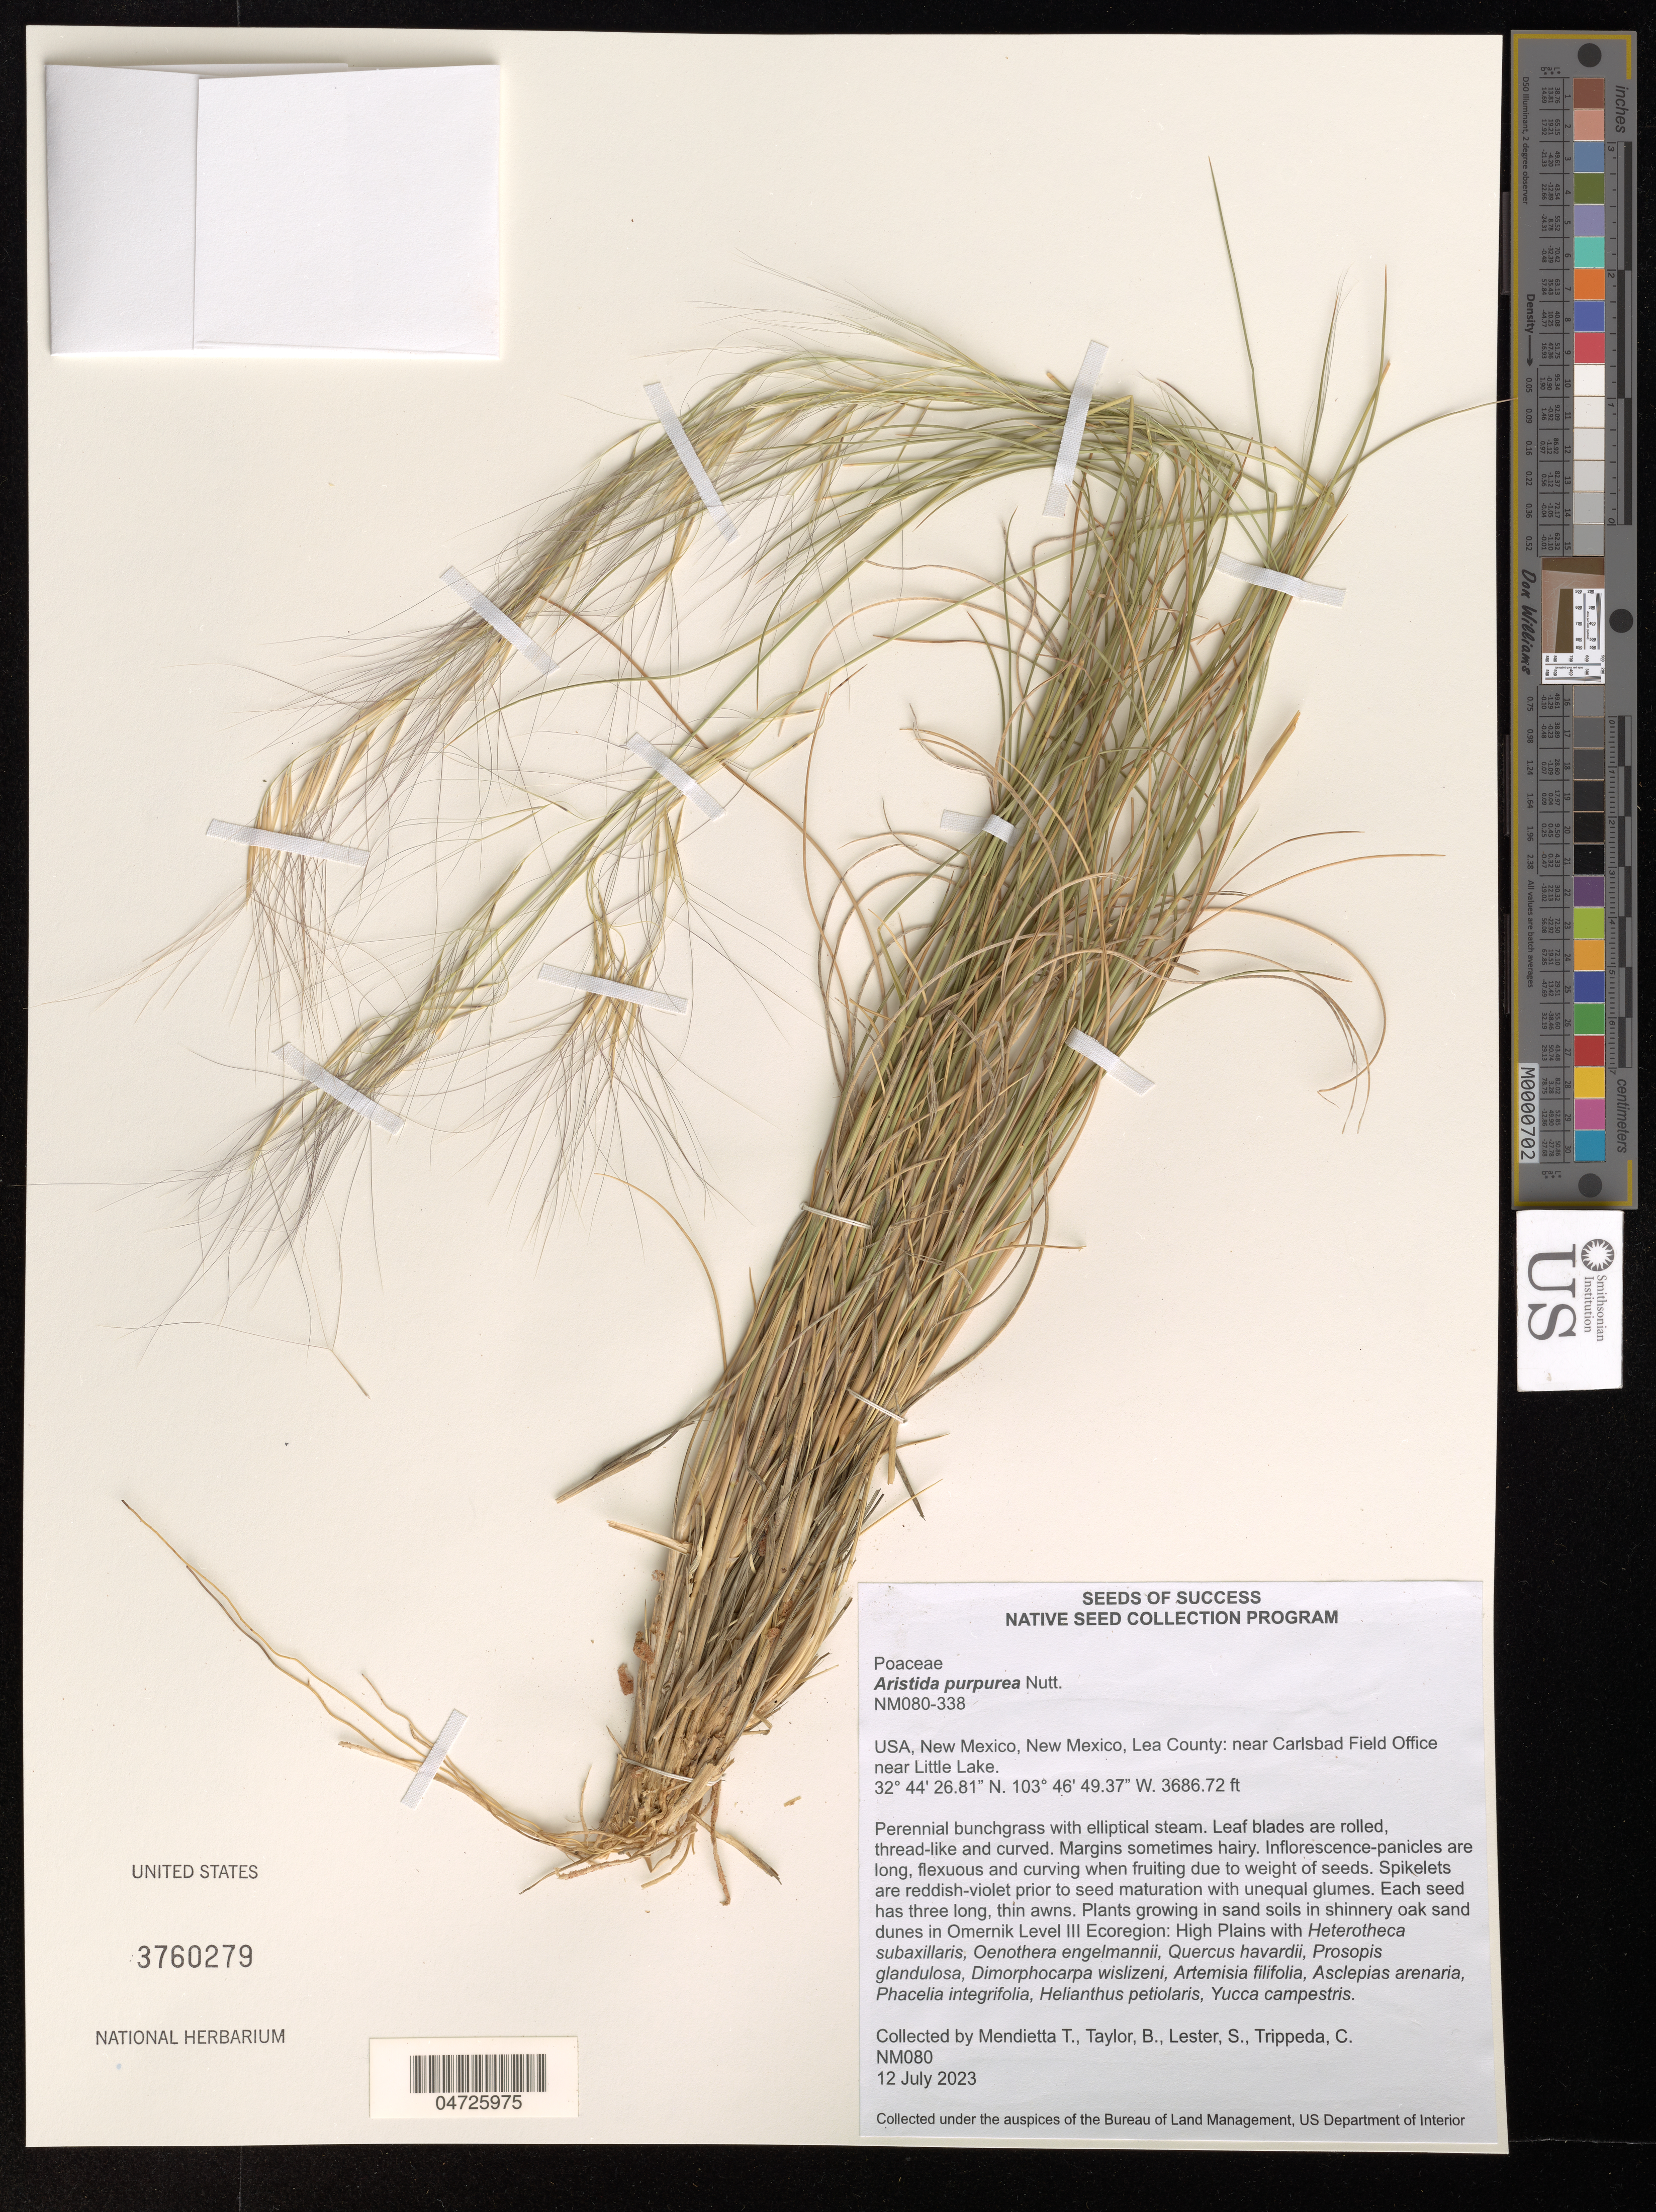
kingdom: Plantae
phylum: Tracheophyta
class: Liliopsida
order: Poales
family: Poaceae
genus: Aristida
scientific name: Aristida purpurea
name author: Nutt.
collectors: T. Mendietta & B. Taylor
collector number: NM080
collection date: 2023-07-12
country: United States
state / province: New Mexico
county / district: Lea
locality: Lea County: near Carlsbad Field Office near Little Lake.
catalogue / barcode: US 3760279